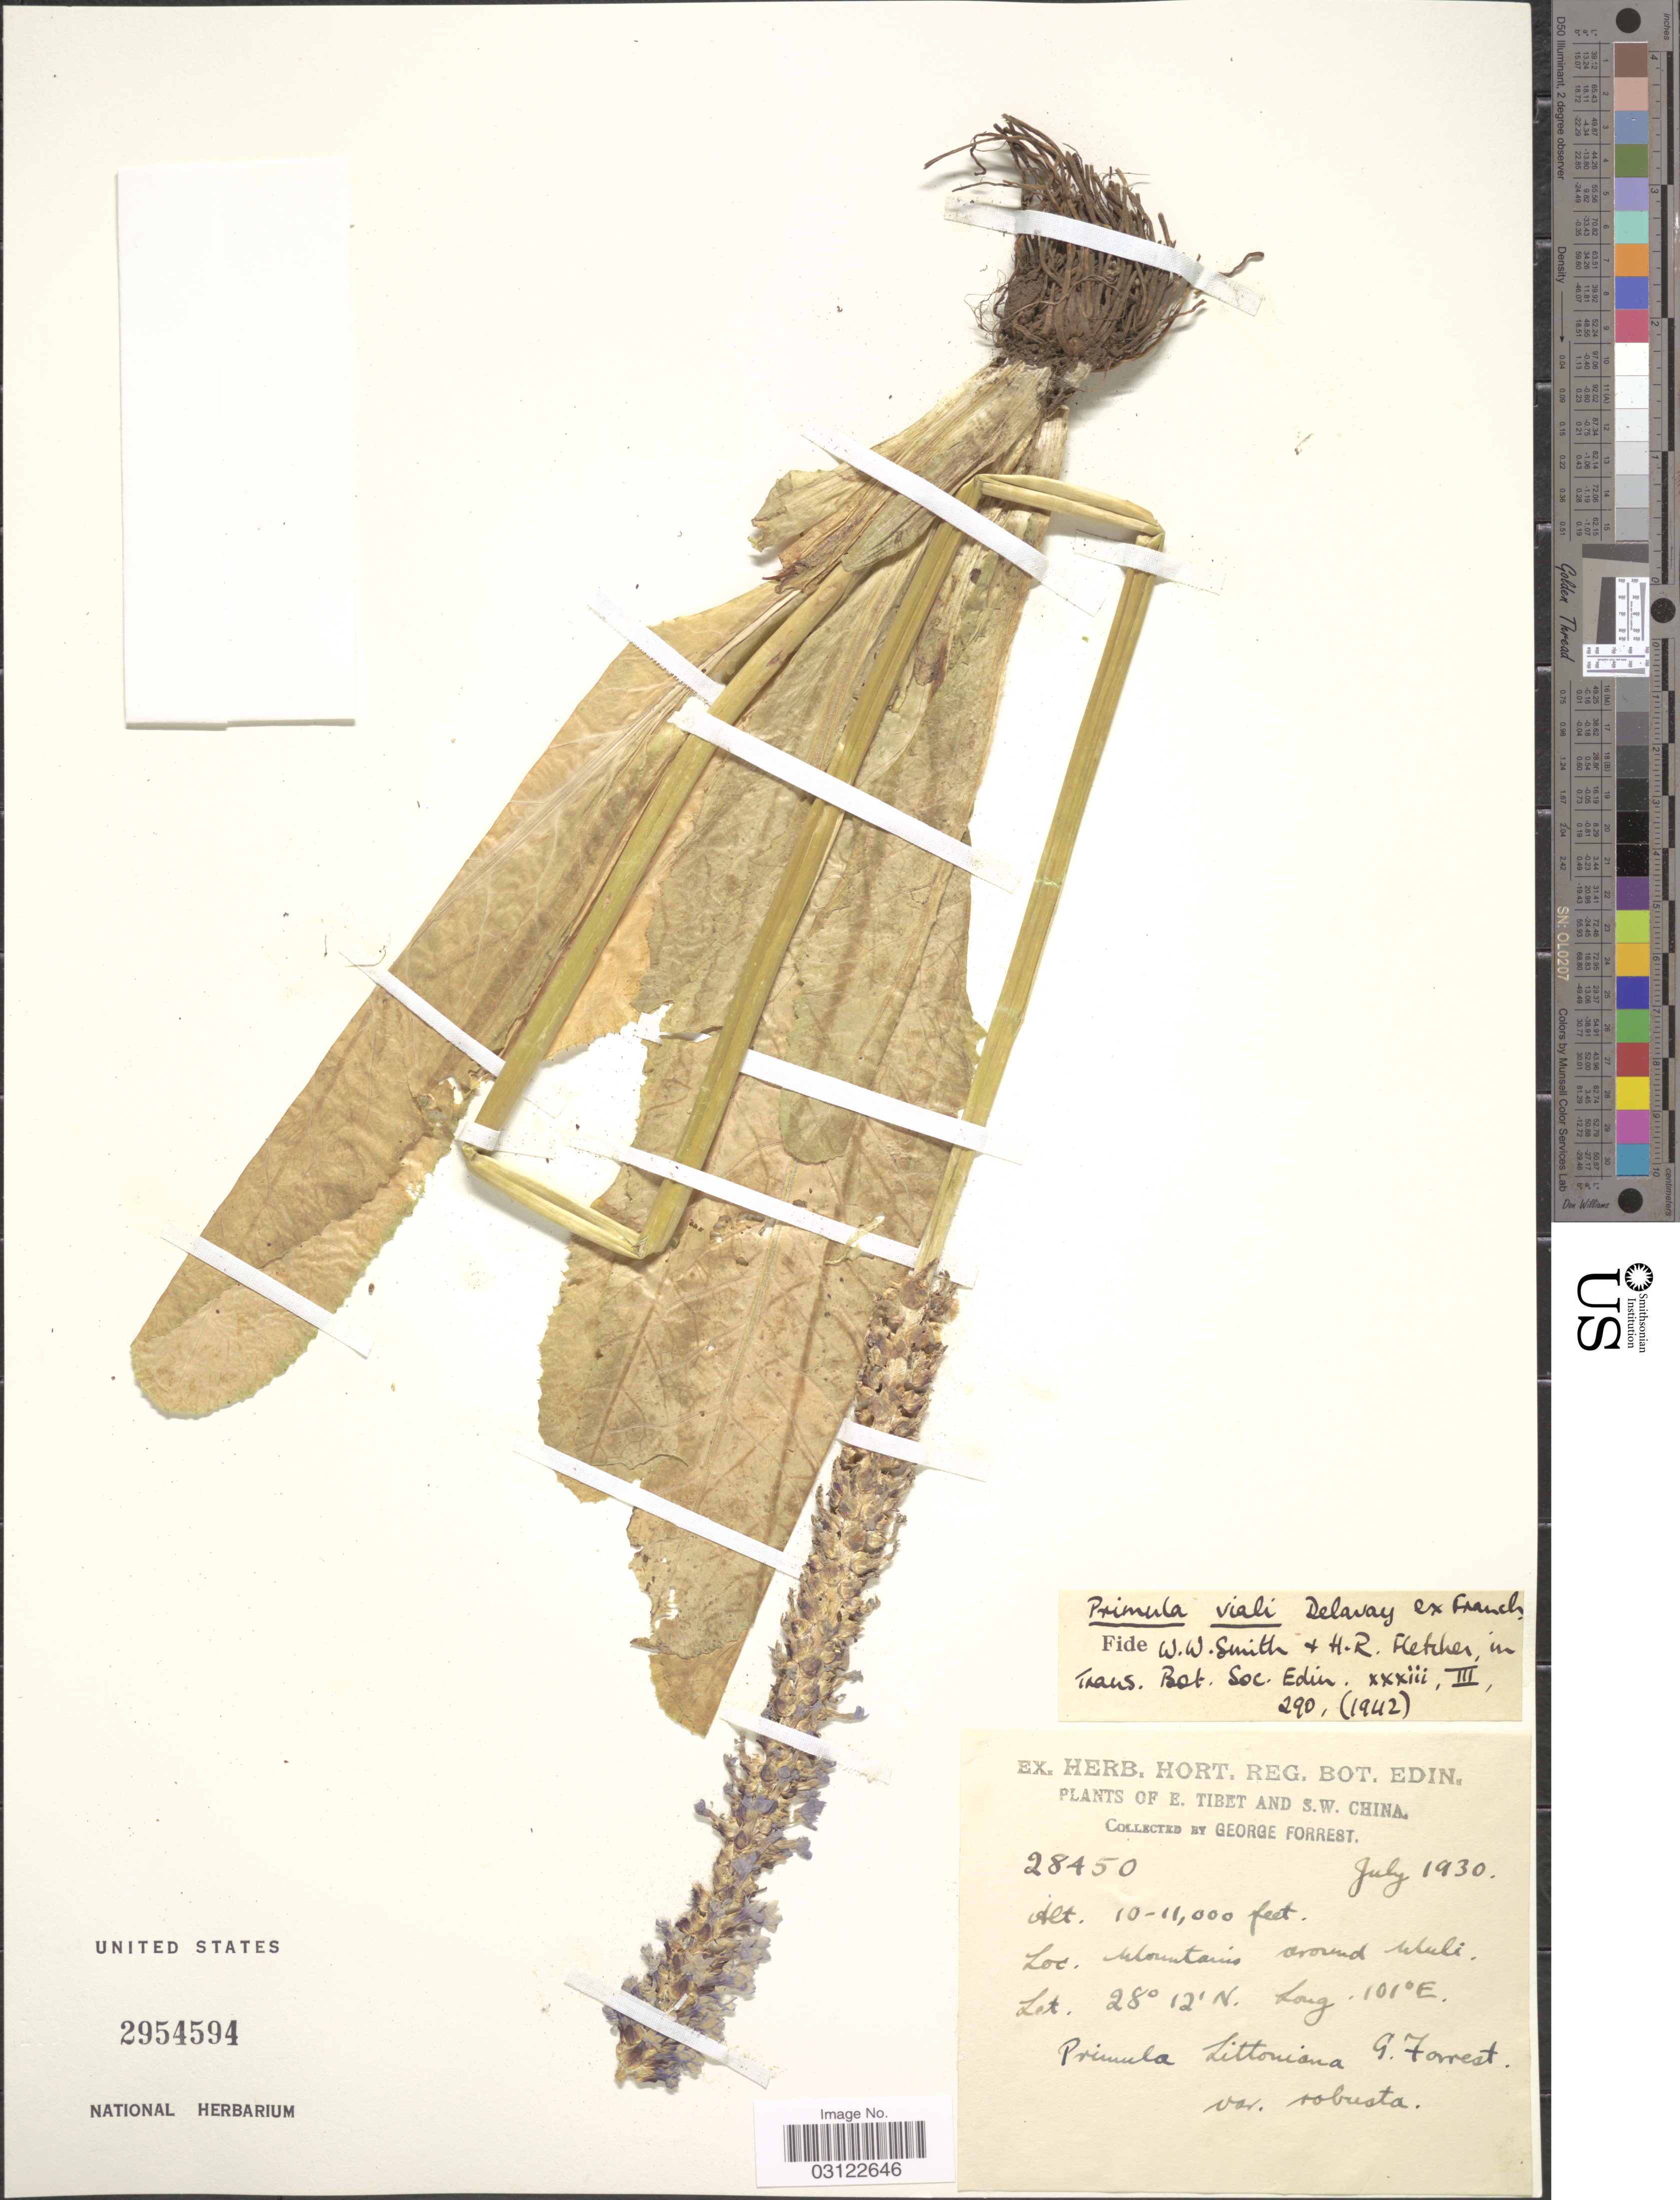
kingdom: Plantae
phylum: Tracheophyta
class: Magnoliopsida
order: Ericales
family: Primulaceae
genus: Primula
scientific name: Primula vialii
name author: Delavay ex Franch.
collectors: G. Forrest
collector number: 28450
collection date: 1930-07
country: China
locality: E. Tibet and S.W. China. Mountains around Muli.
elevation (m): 3048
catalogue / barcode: US 2954594